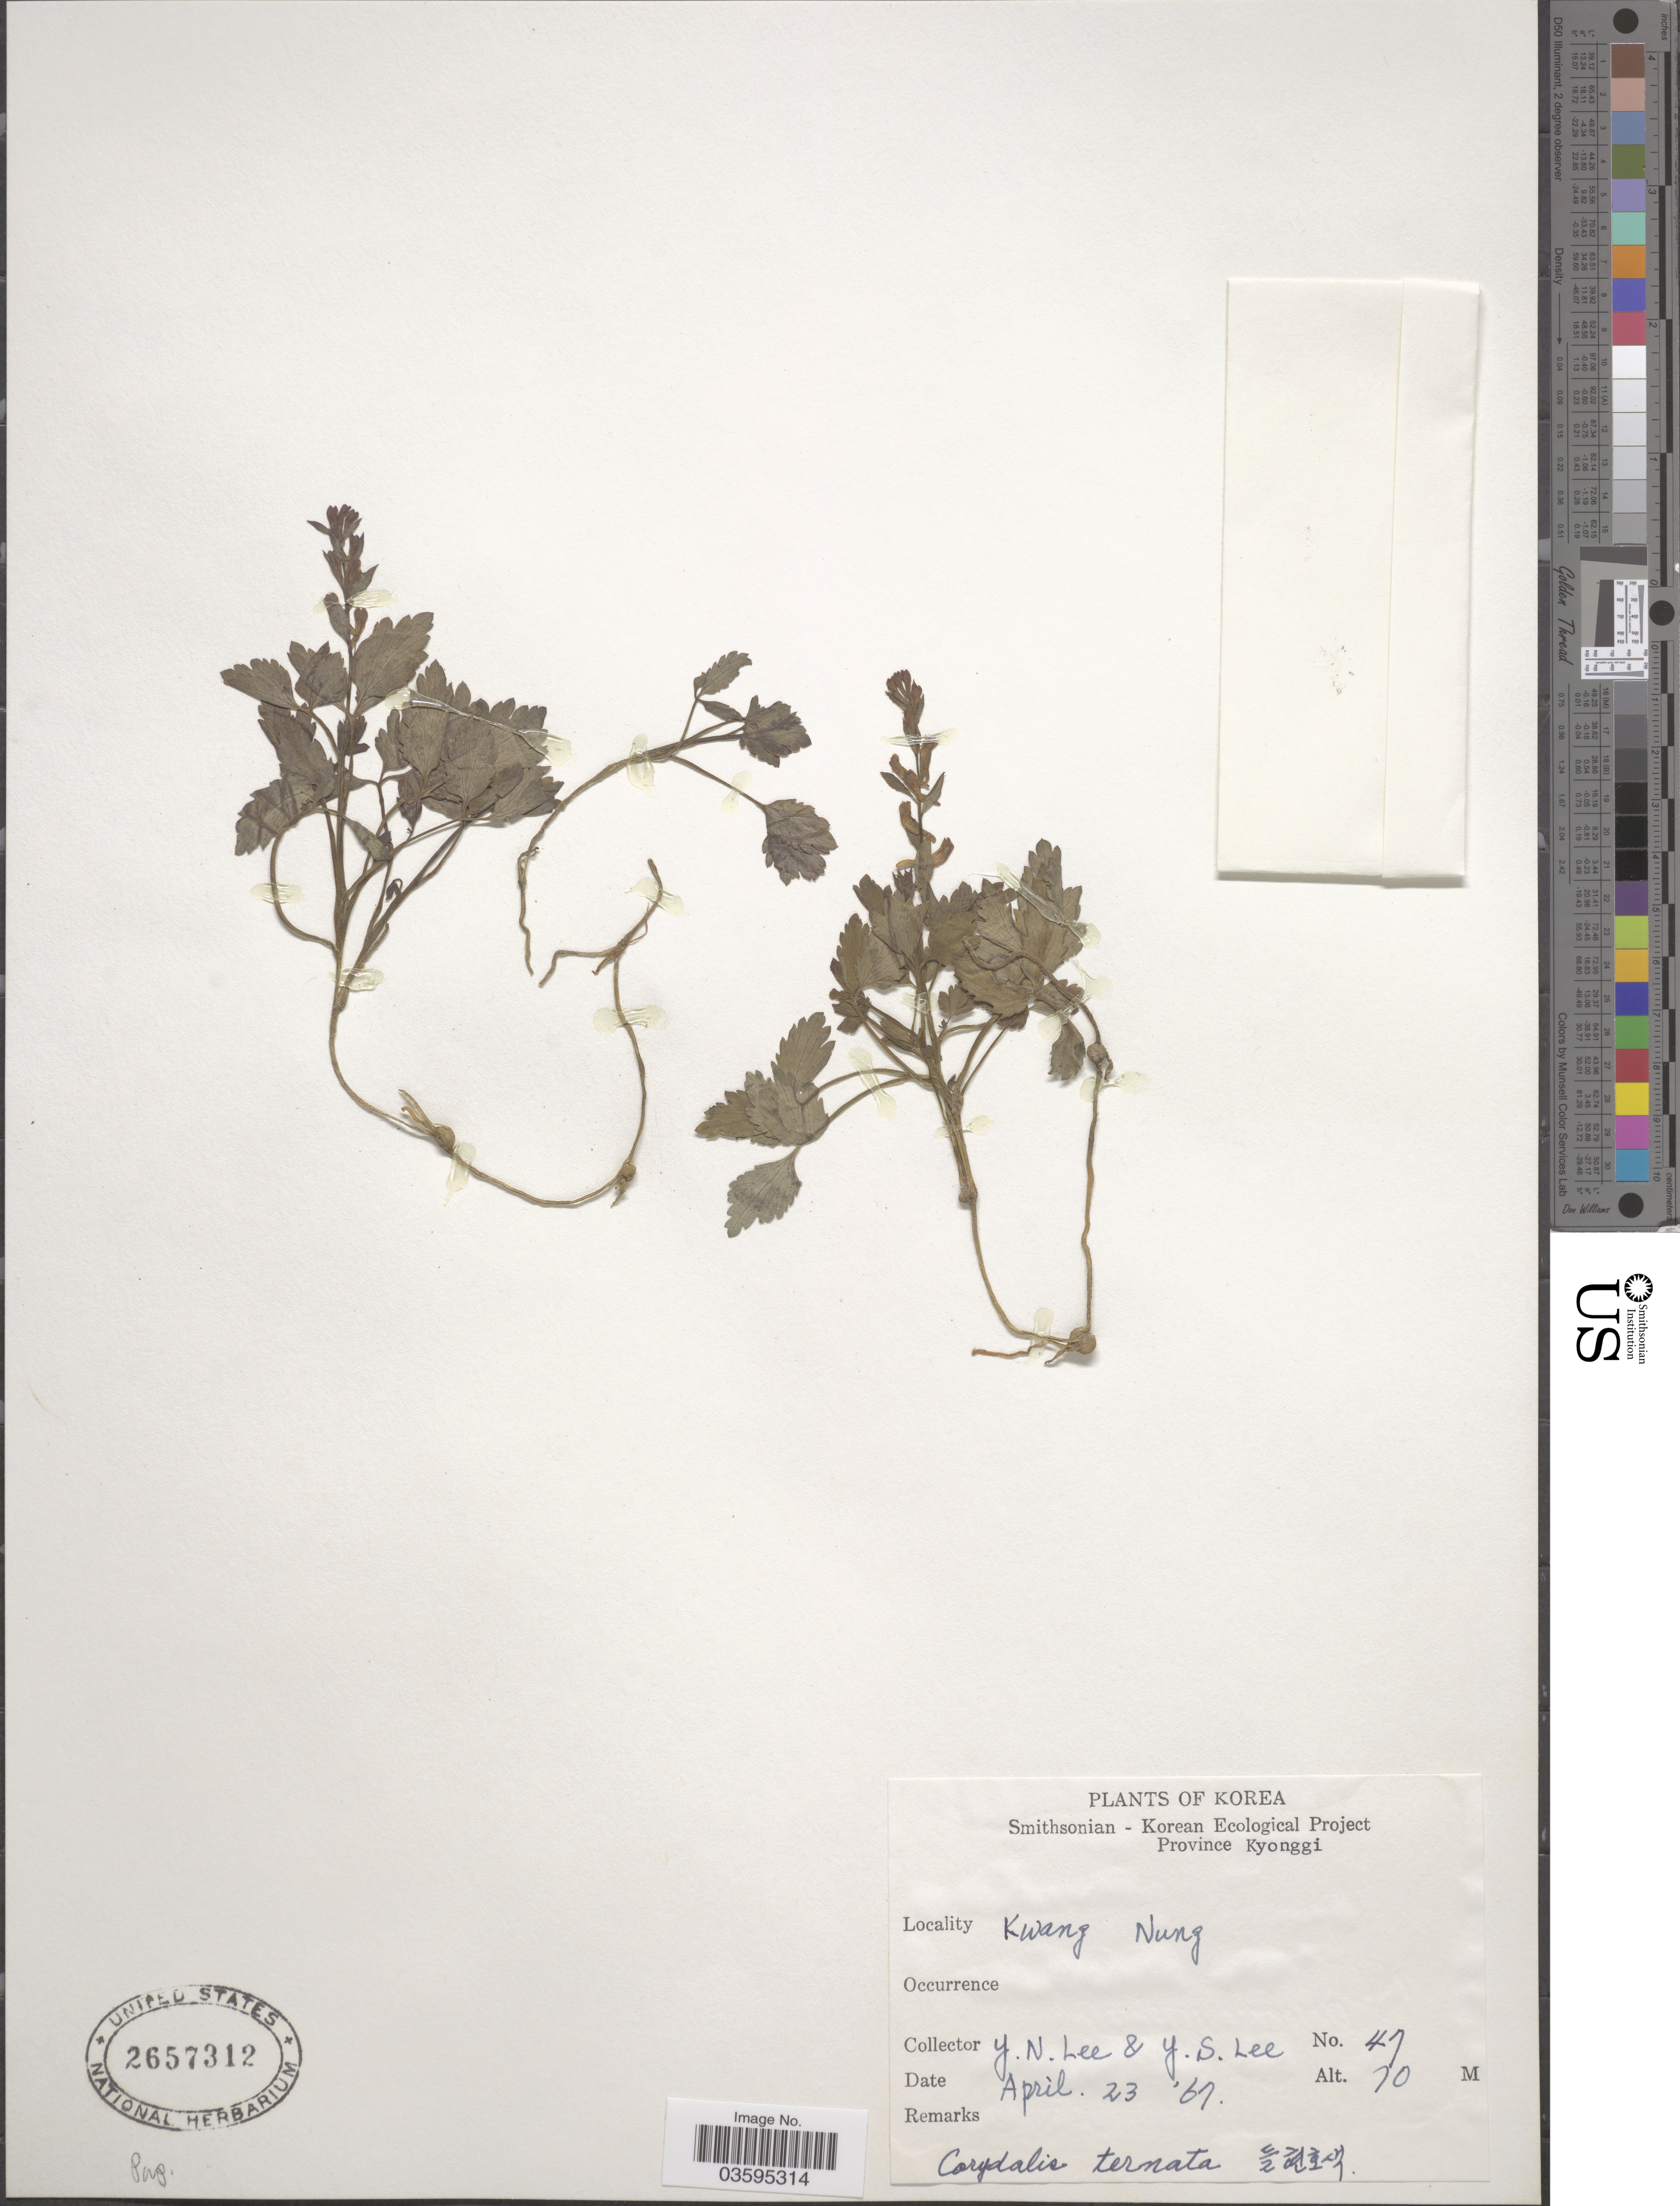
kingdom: Plantae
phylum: Tracheophyta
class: Magnoliopsida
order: Ranunculales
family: Papaveraceae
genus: Corydalis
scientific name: Corydalis ternata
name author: (Nakai) Nakai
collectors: Y. N. Lee & Y. S. Lee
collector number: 47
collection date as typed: Transcribed d/m/y: 23/4/67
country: South Korea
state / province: Gyeonggi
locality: Province Kyonggi. Kwang Nung.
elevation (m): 70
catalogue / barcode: US 2657312